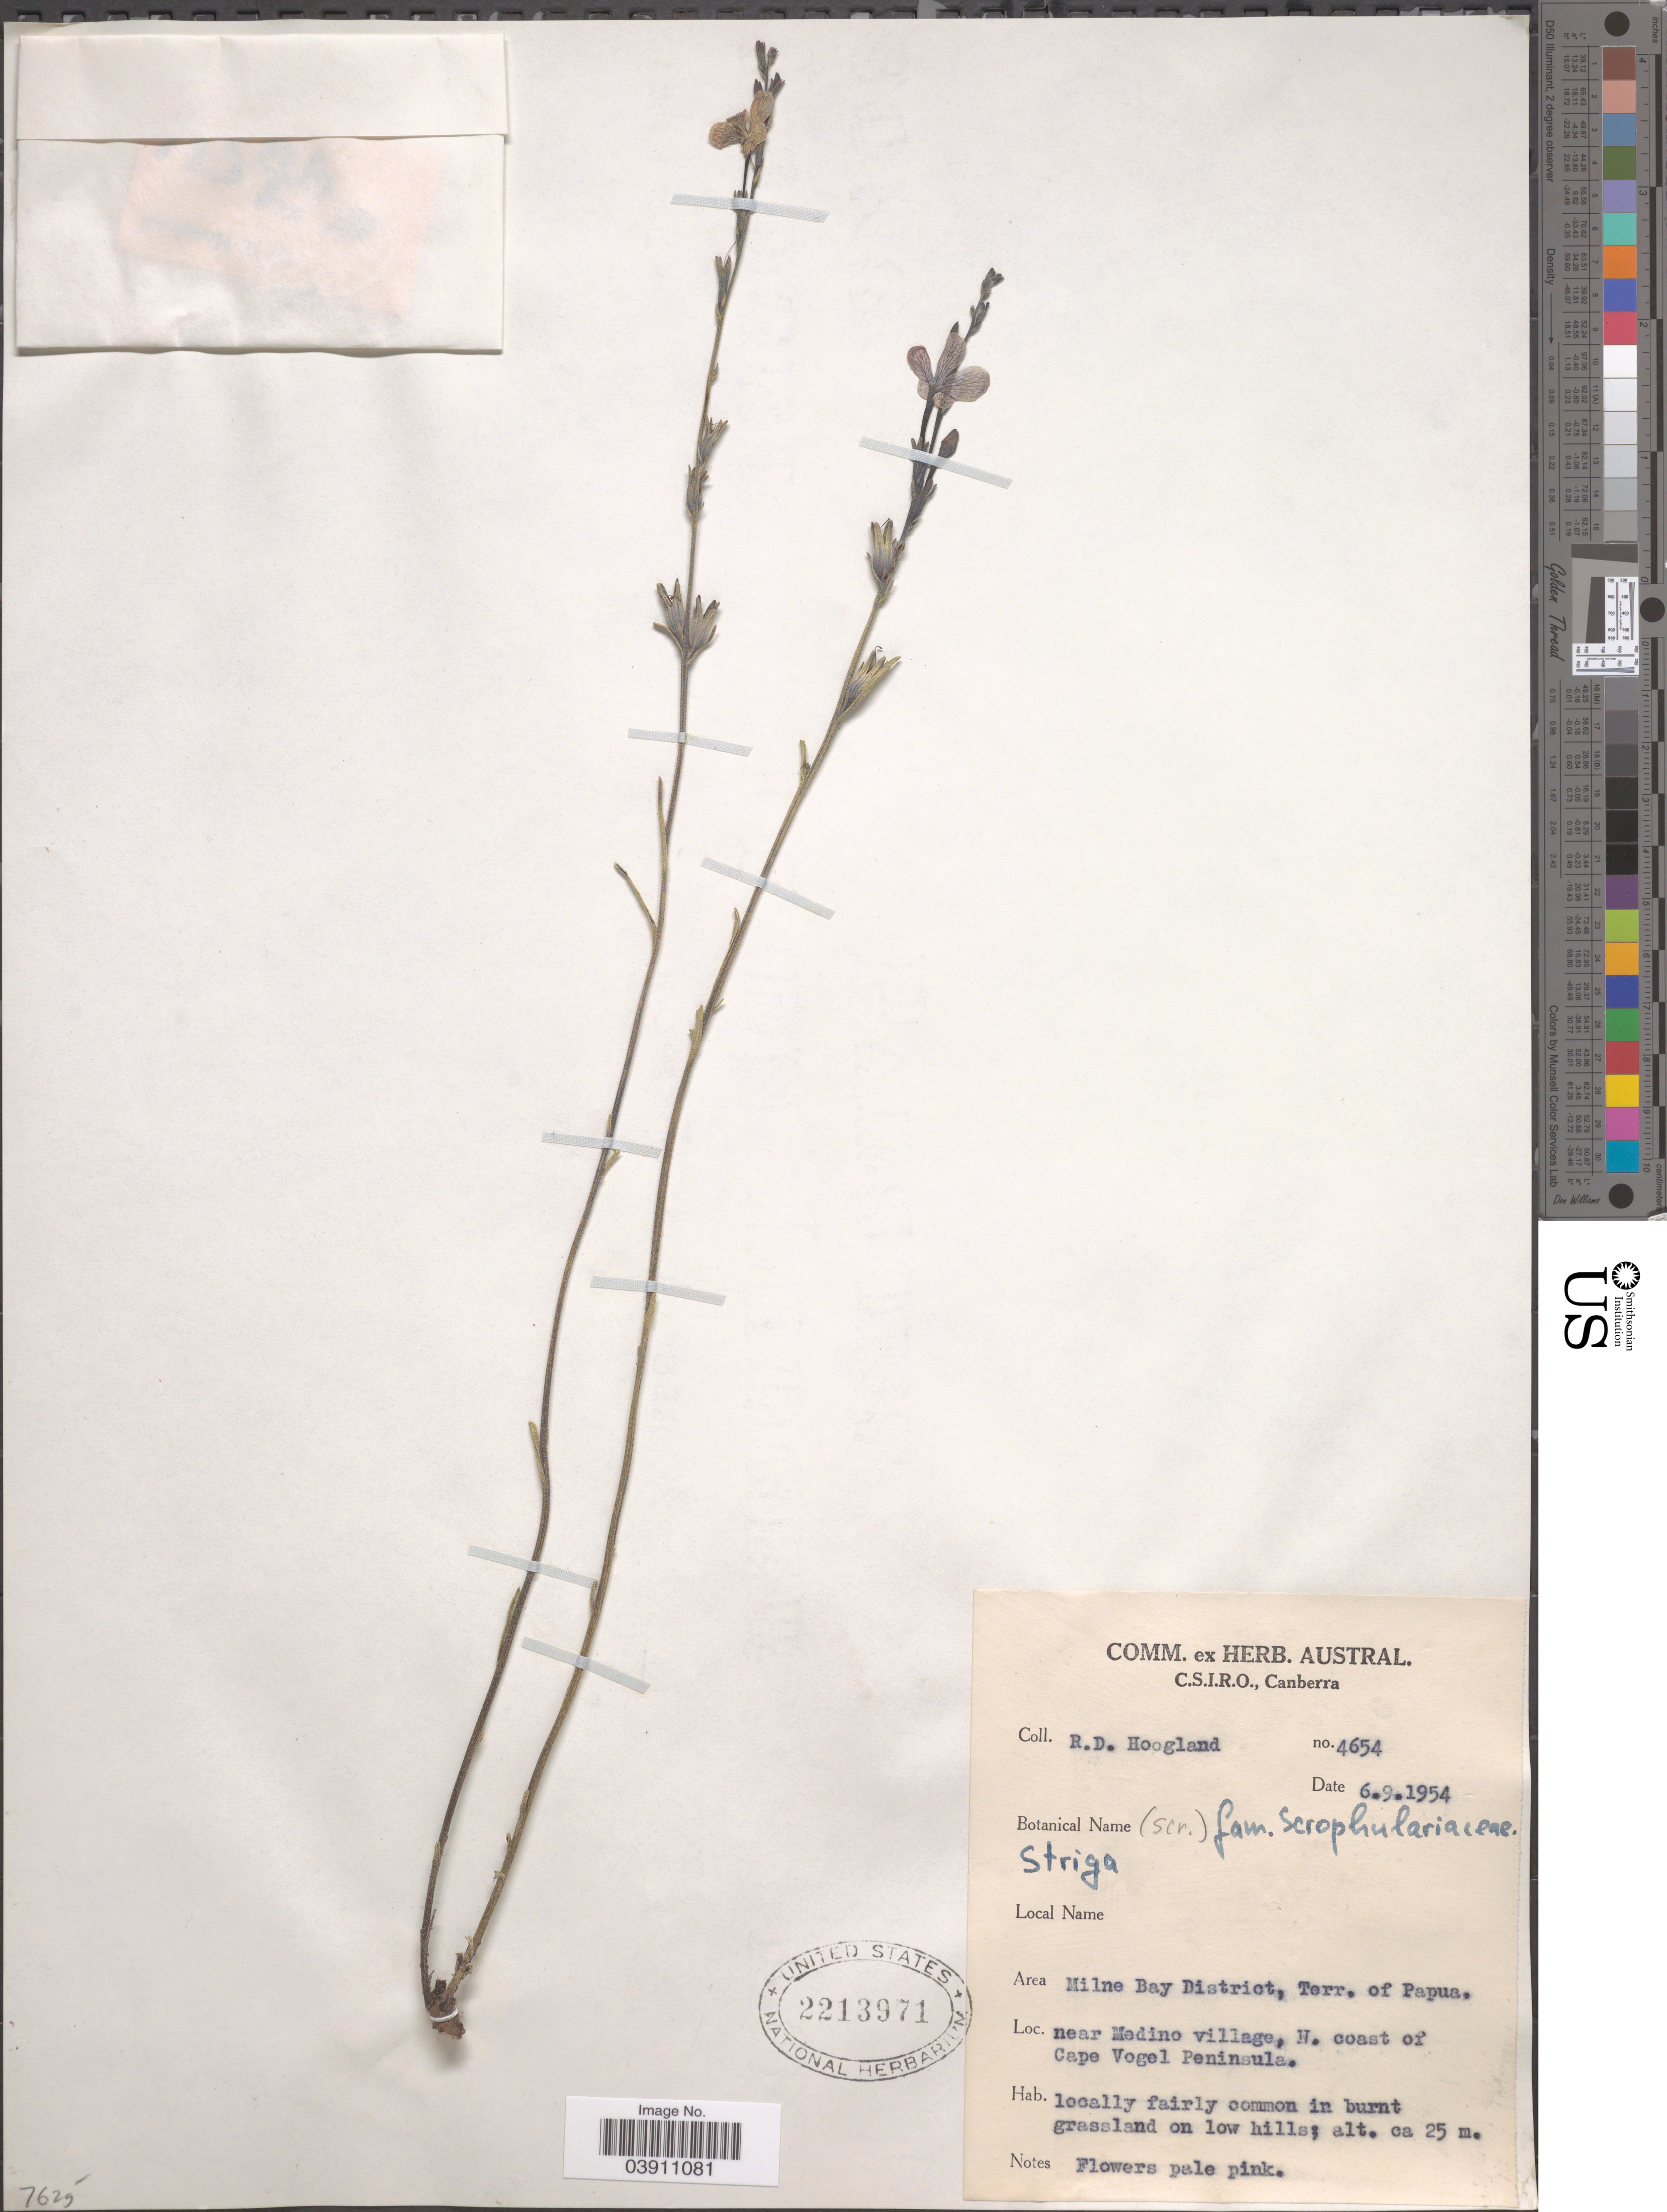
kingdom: Plantae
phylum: Tracheophyta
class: Magnoliopsida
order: Lamiales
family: Orobanchaceae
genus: Striga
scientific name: Striga multiflora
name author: Benth.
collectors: R. D. Hoogland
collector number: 4654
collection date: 1954-09-06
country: Papua New Guinea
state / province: Milne Bay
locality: Area Milne Bay District, Terr. of Papua, near Medino village, W. coast of Cape Vogel Peninsula.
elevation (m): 25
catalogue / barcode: US 2213971